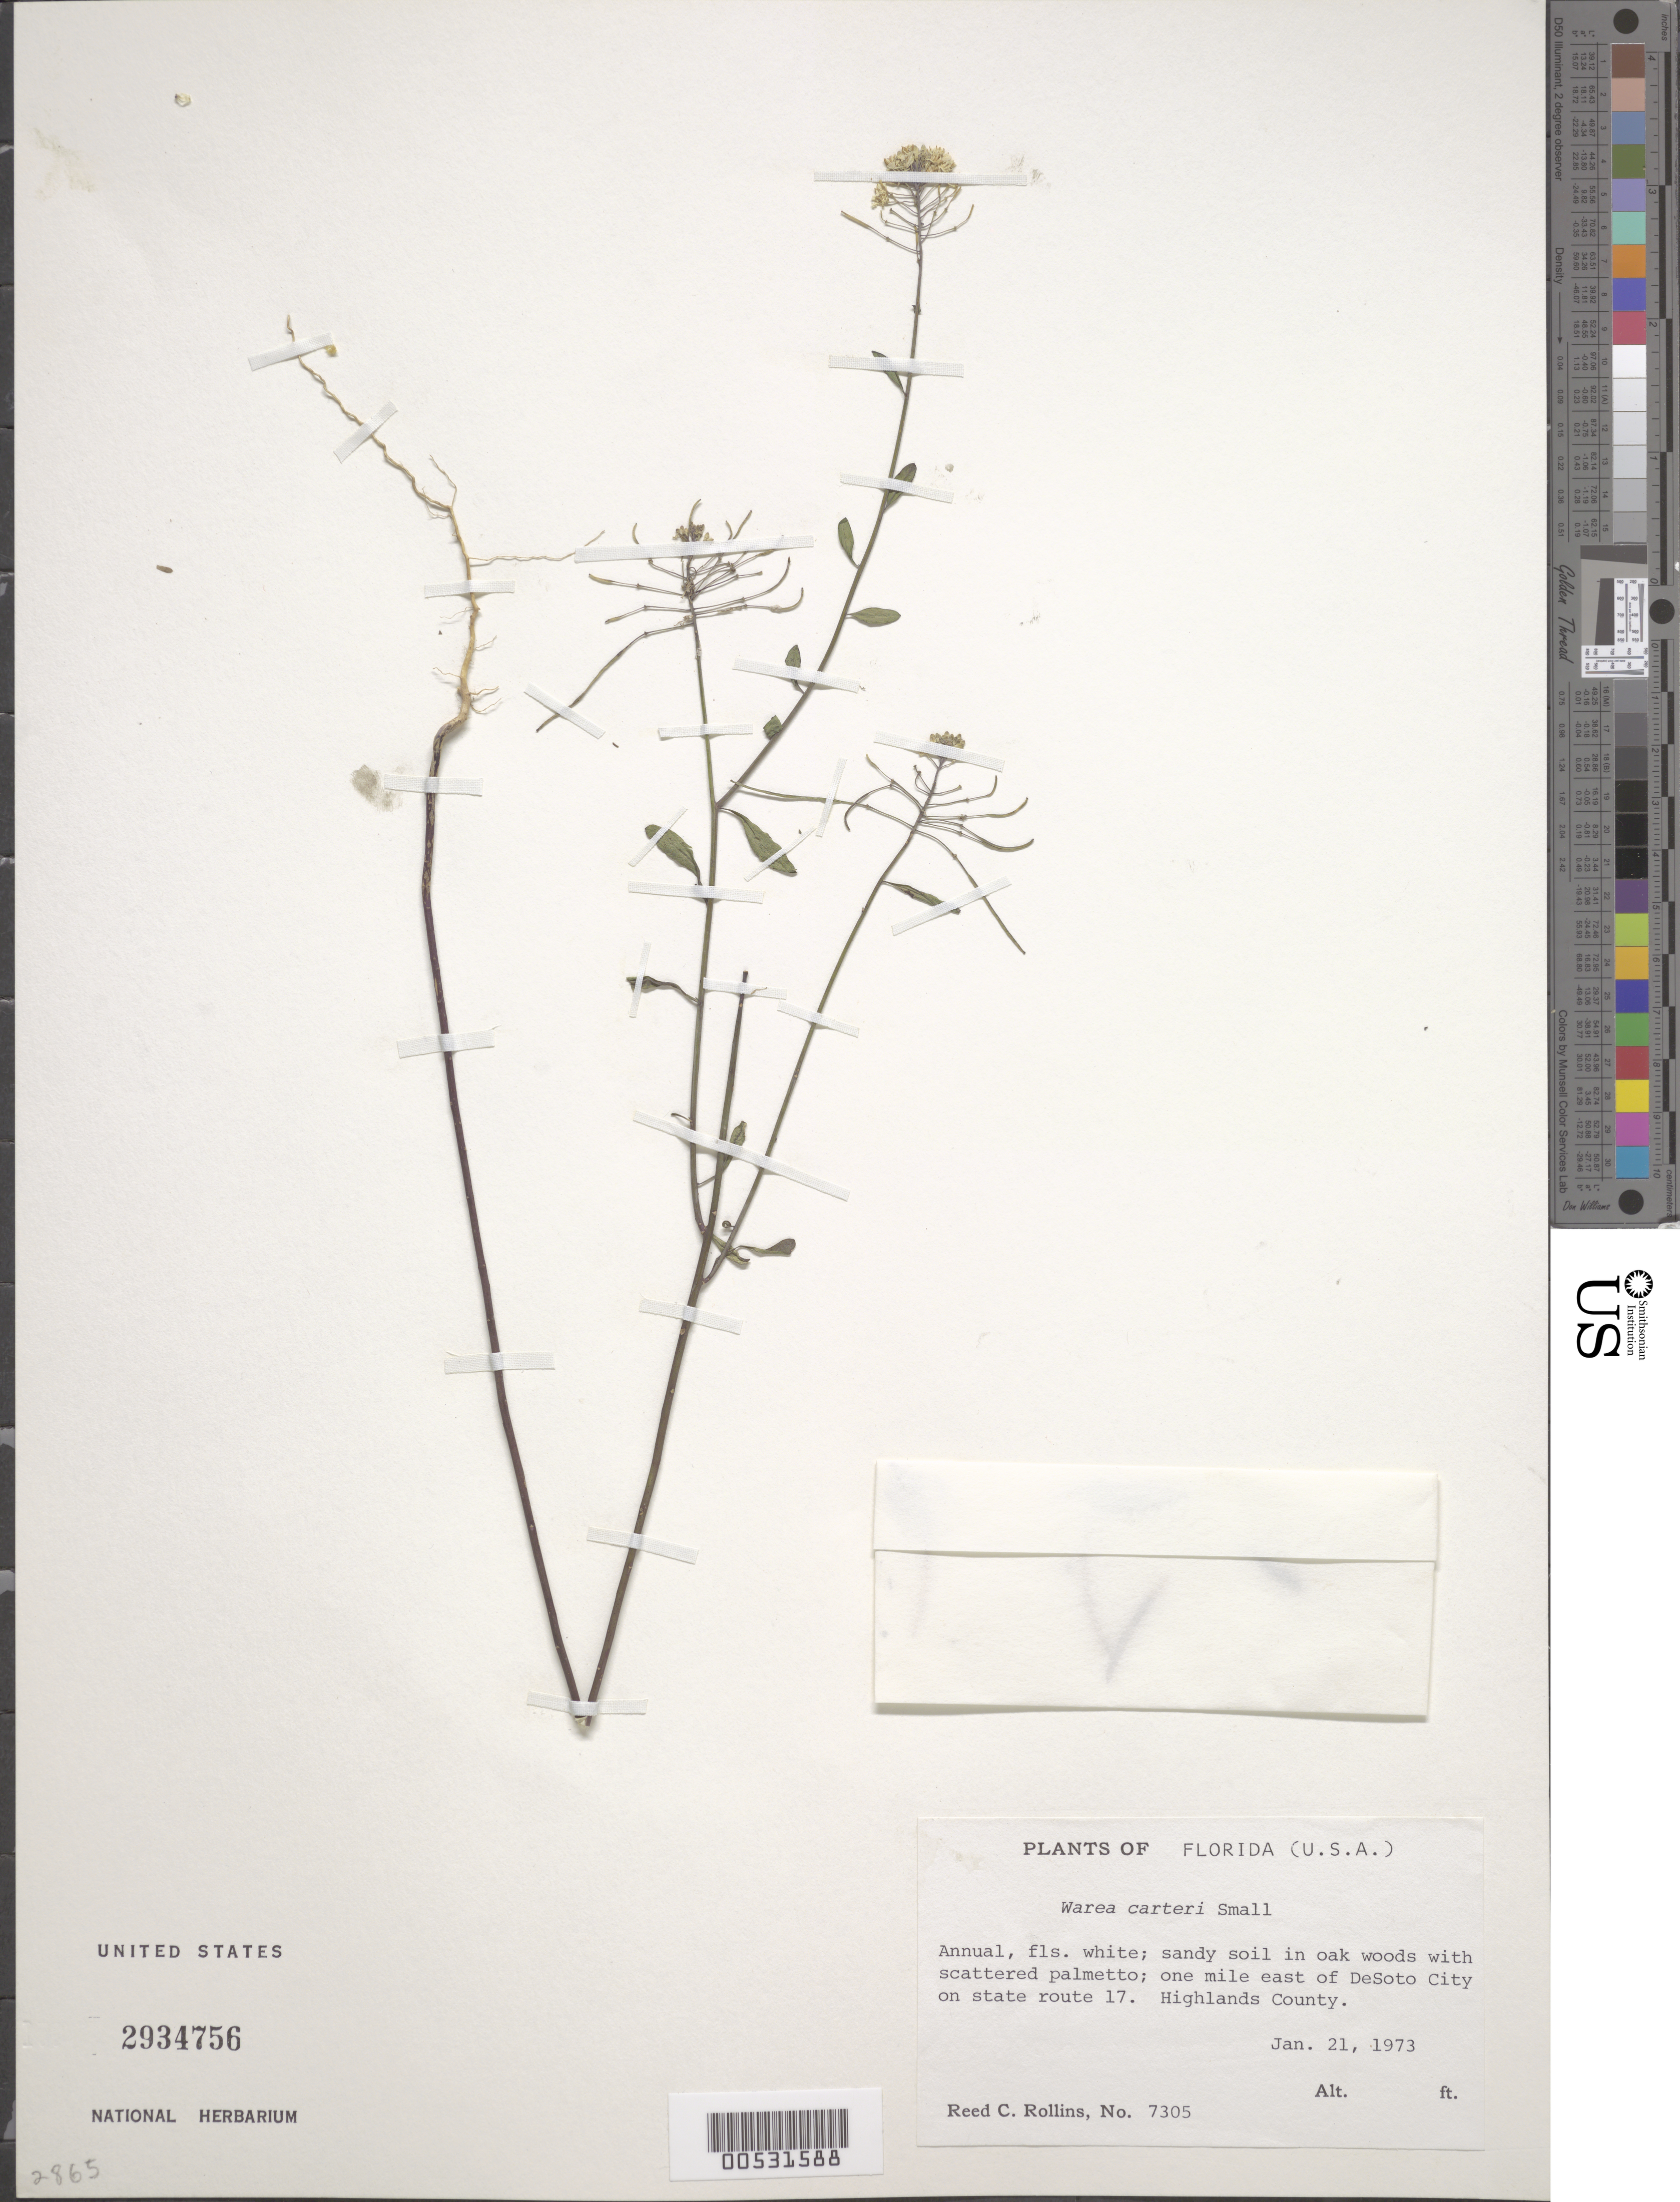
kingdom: Plantae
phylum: Tracheophyta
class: Magnoliopsida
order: Brassicales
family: Brassicaceae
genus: Warea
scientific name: Warea carteri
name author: Small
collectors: R. C. Rollins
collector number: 7305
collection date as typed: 21 Jan 1973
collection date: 1973-01-21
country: United States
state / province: Florida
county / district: Highlands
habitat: annual, fls white; sandy soil in oak woods with scattered palmetto.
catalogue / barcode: US 2934756